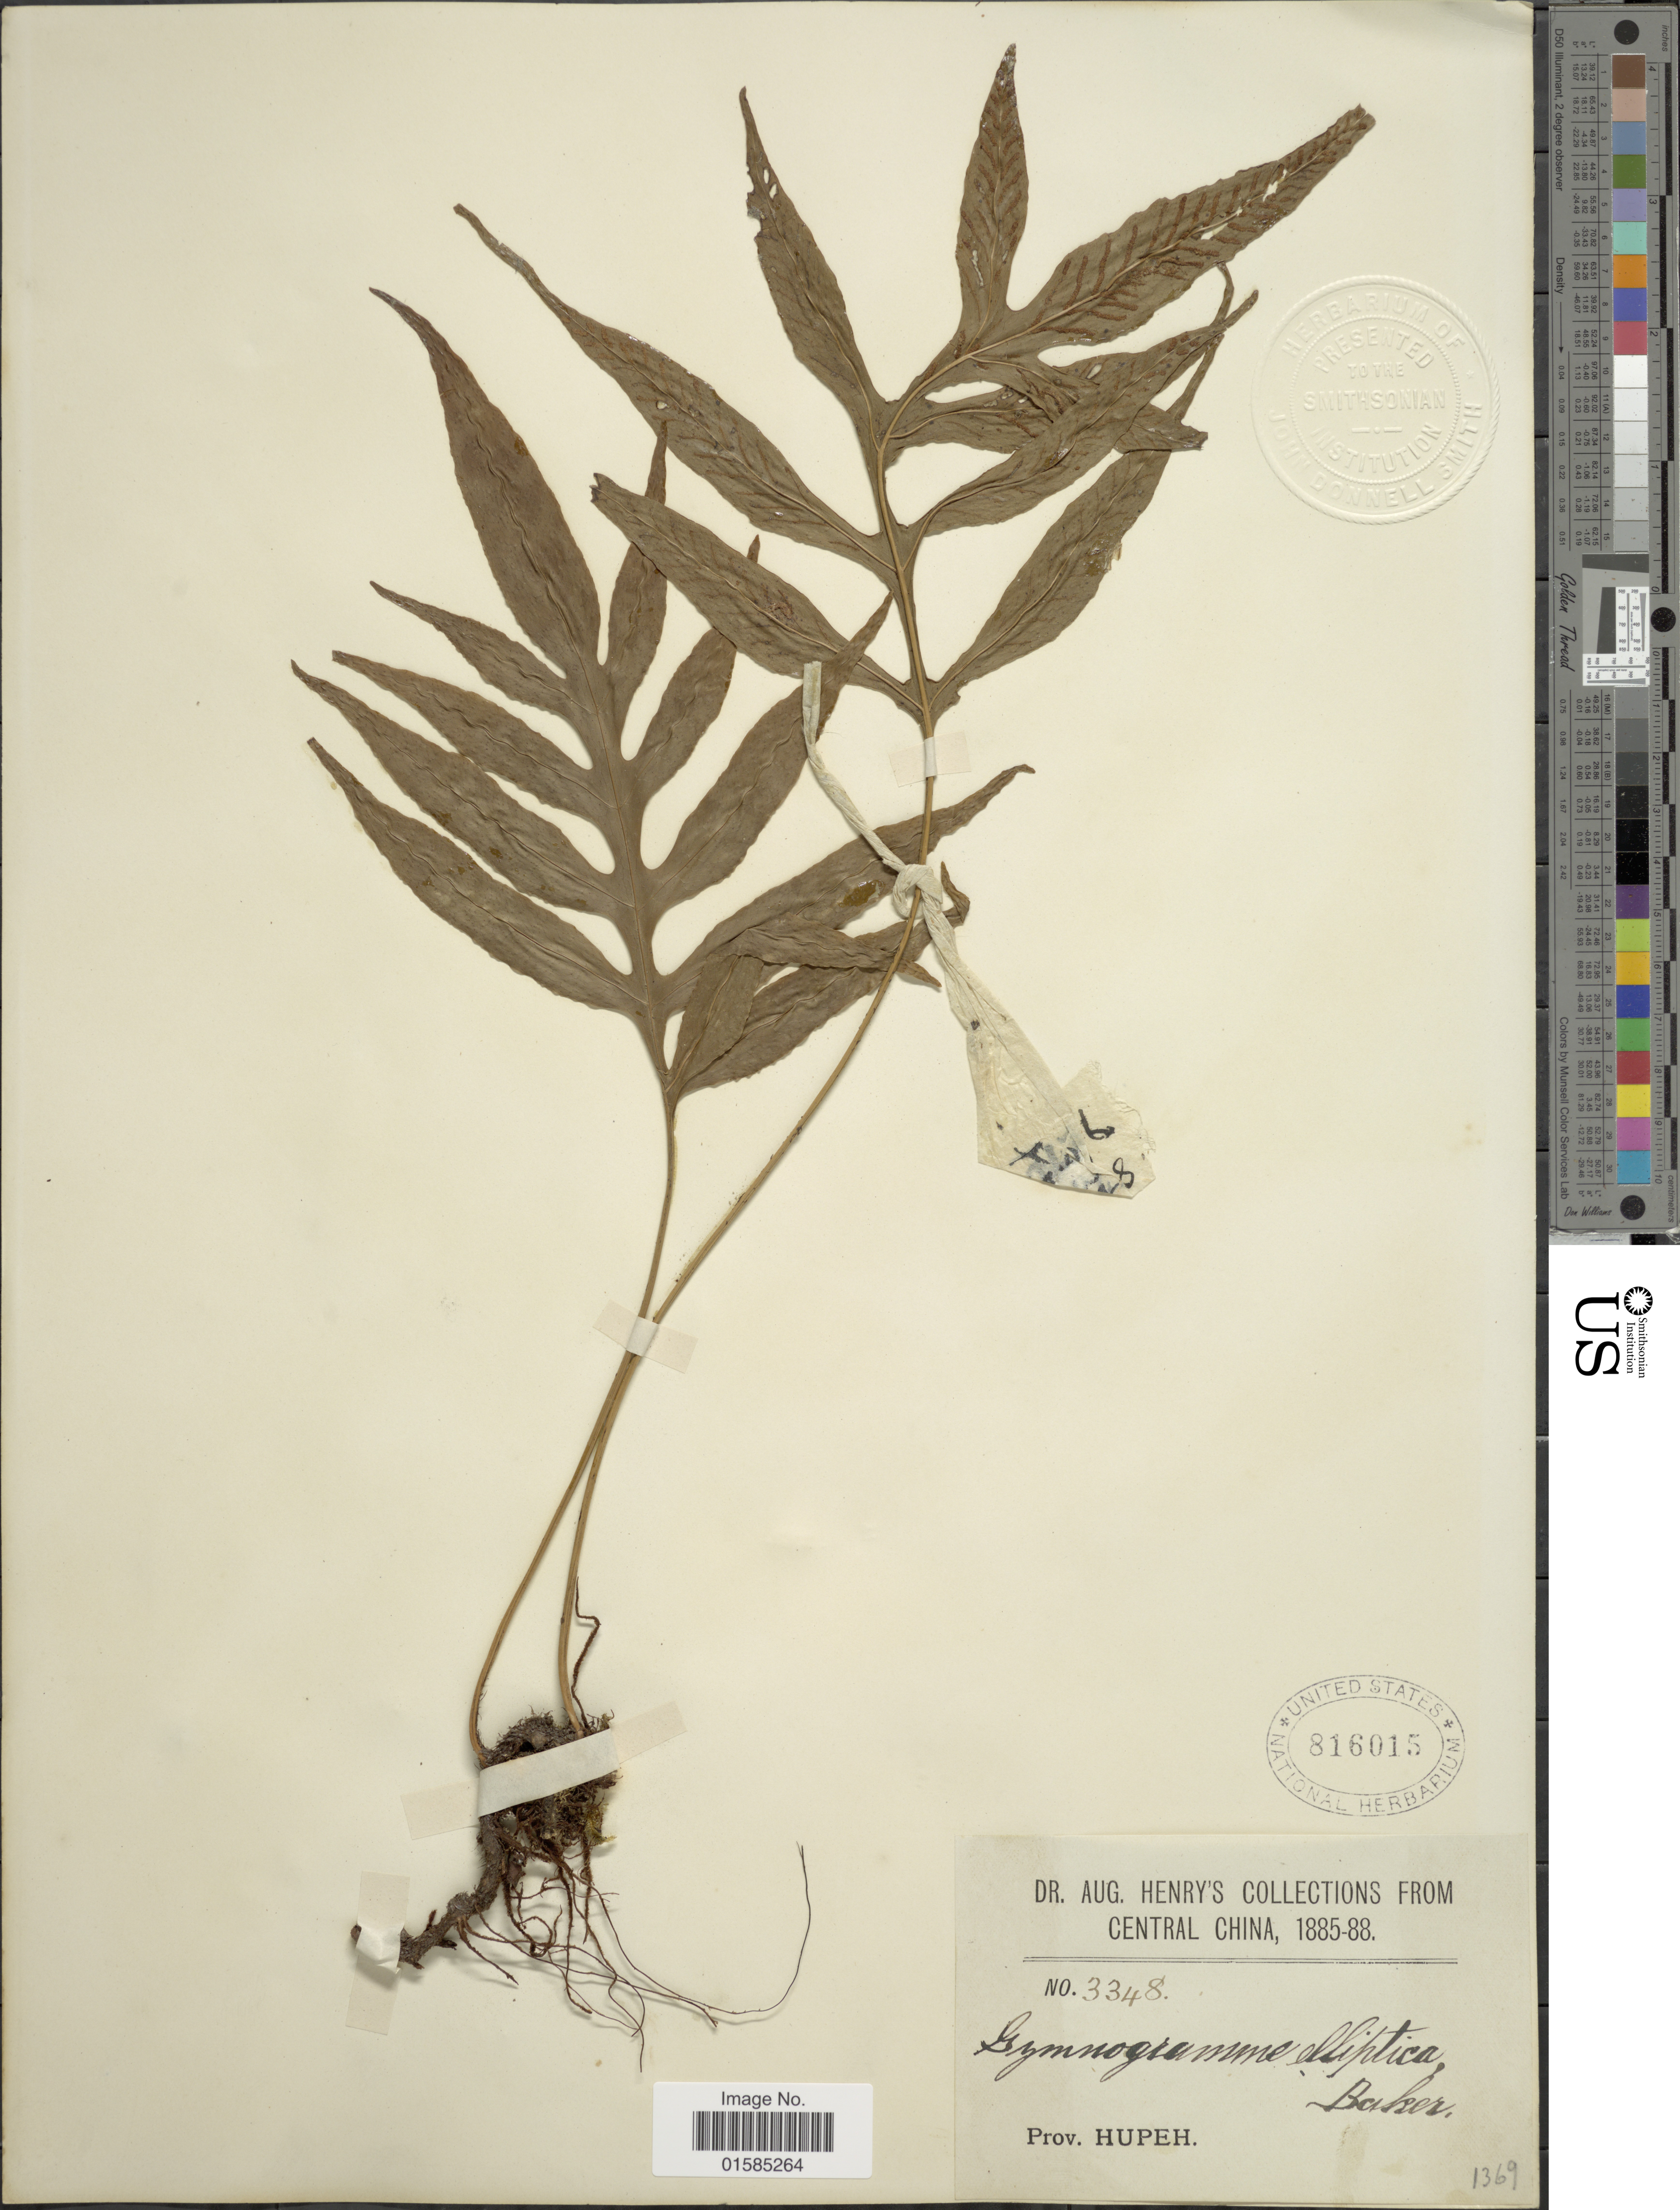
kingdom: Plantae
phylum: Tracheophyta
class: Polypodiopsida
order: Polypodiales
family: Polypodiaceae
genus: Leptochilus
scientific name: Leptochilus ellipticus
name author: (Thunb.) Noot.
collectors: A. Henry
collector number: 3348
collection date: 1885/1888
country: China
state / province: Hubei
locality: Central China, Hupeh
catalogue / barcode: US 816015